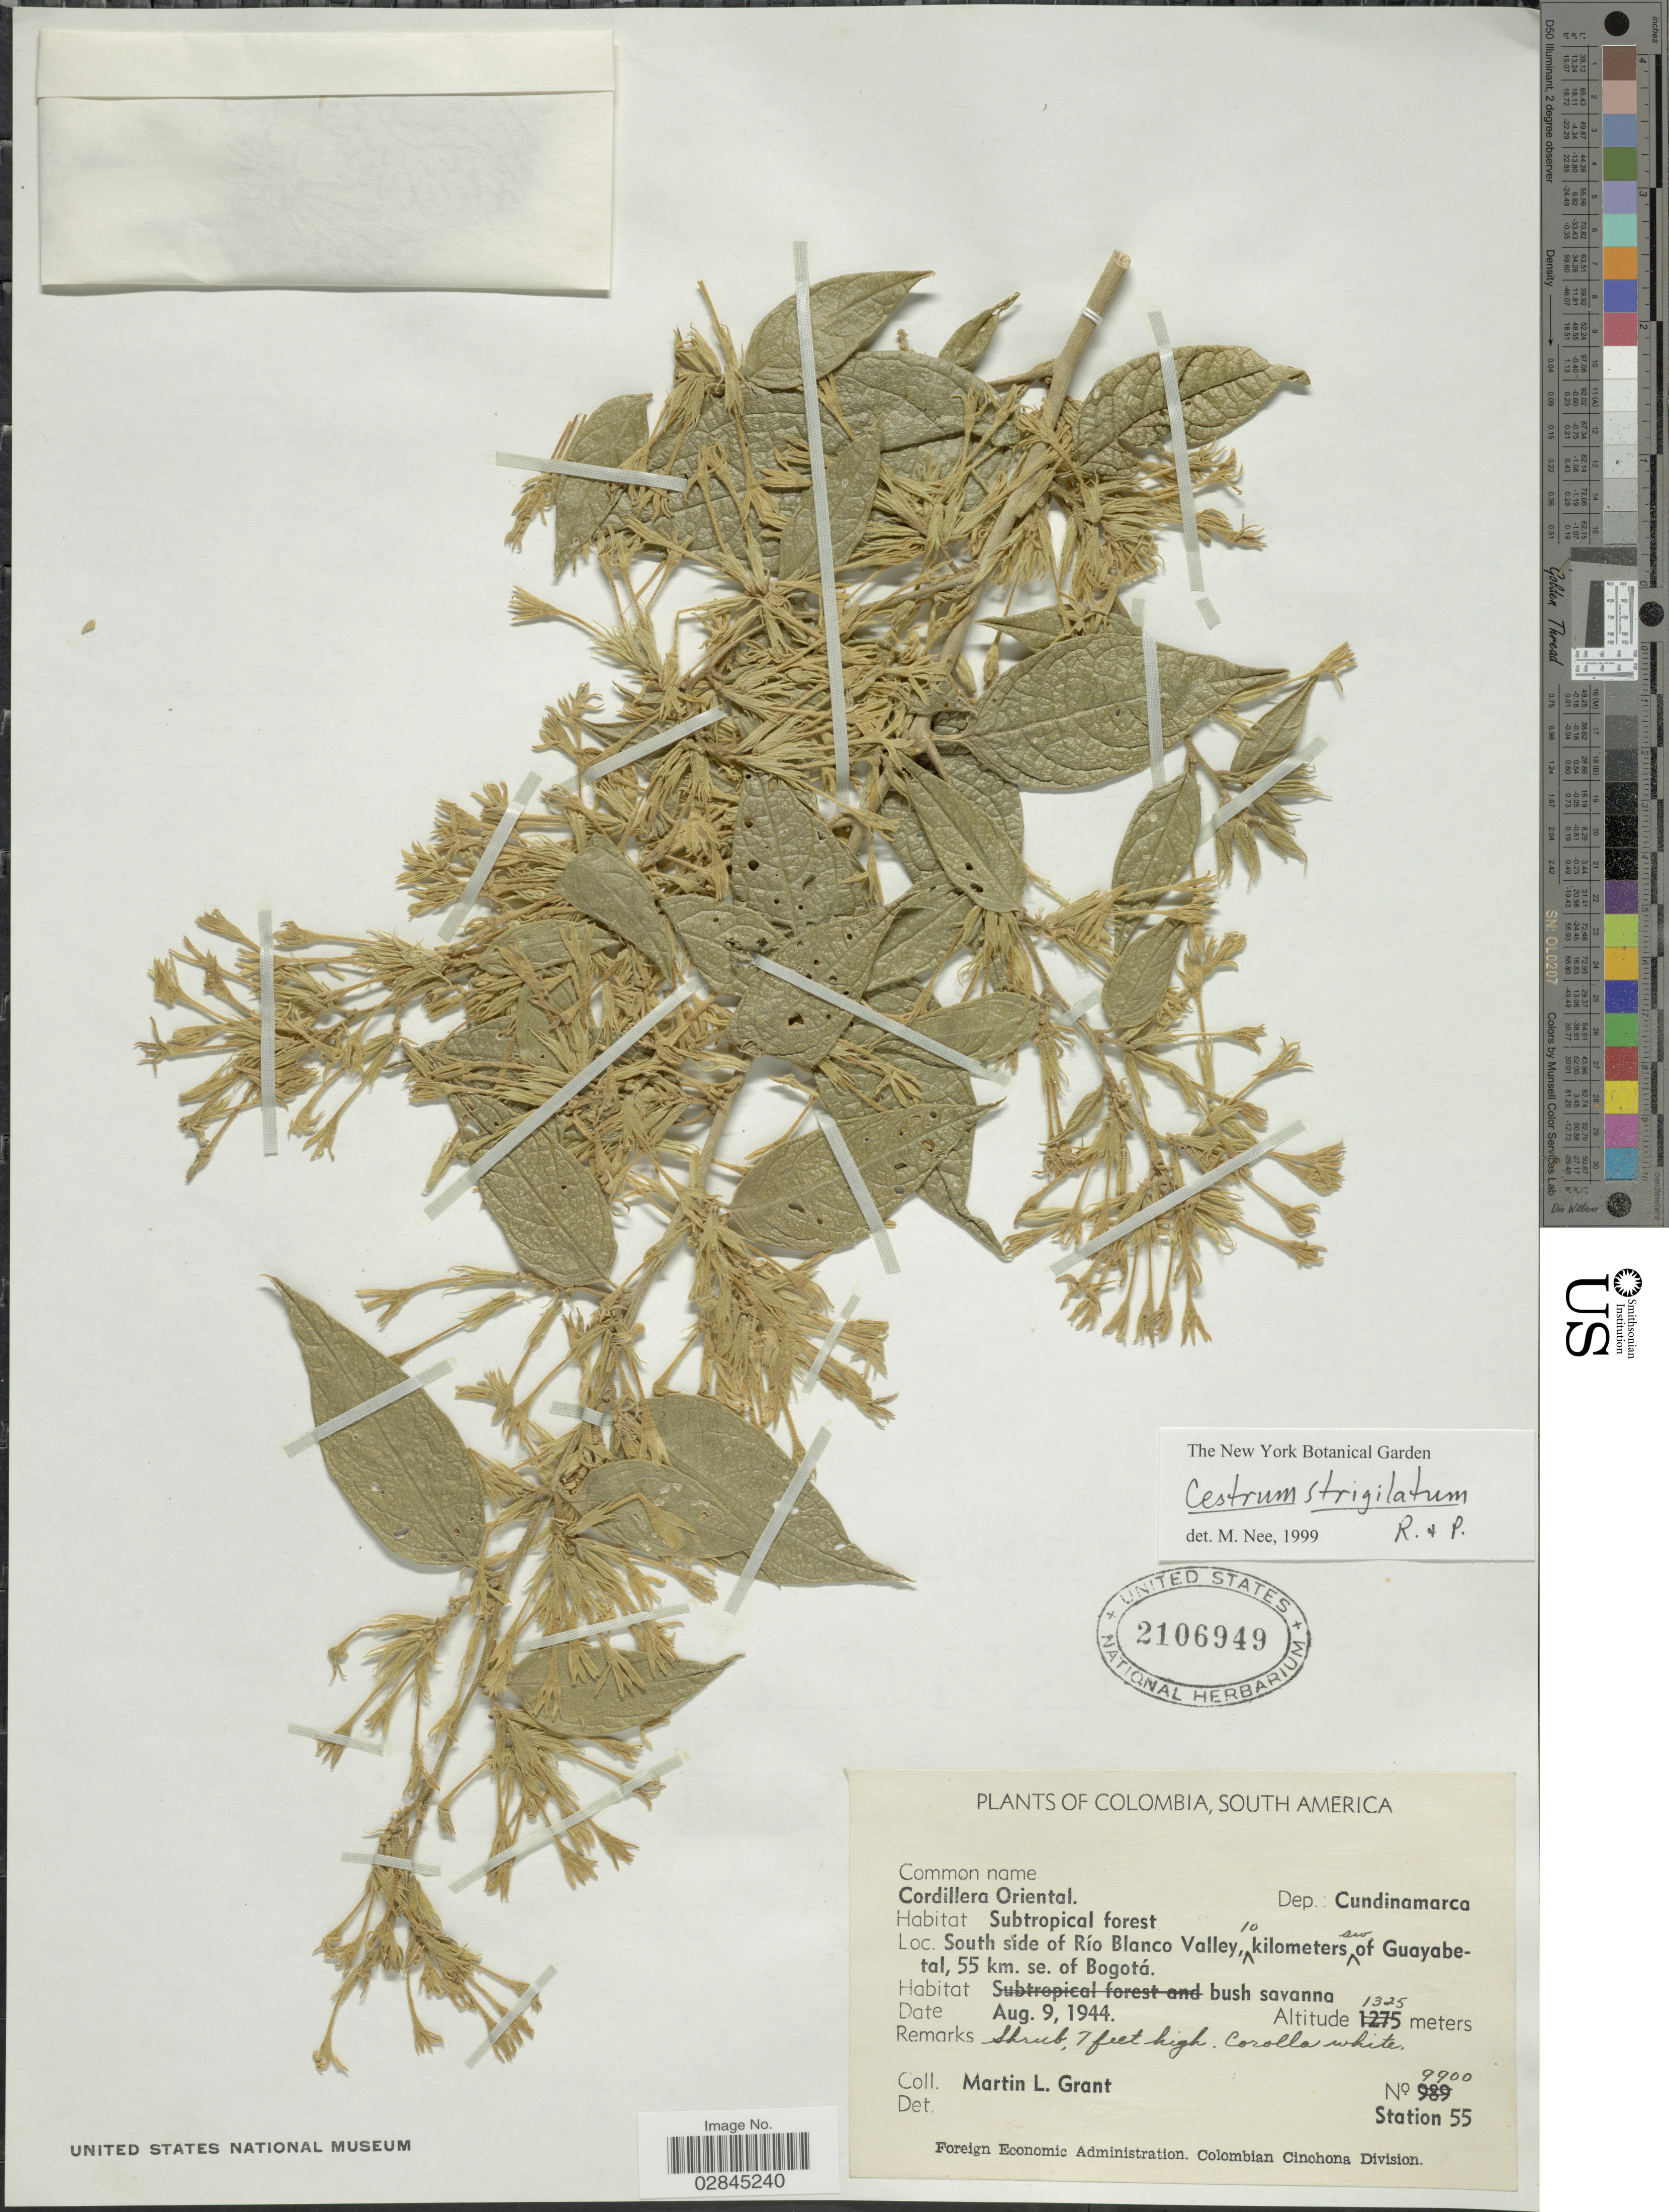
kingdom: Plantae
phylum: Tracheophyta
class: Magnoliopsida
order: Solanales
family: Solanaceae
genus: Cestrum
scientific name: Cestrum strigillatum var. calycinum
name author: Ruiz & Pav.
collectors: M. L. Grant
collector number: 9900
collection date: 1944-08-09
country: Colombia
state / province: Cundinamarca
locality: Cordillera Oriental. Dep. Cundinamarca. South side of Río Blanco Valley, 10 kilometers, sw of Guayabetal, 55 km. se. of Bogotá.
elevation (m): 1325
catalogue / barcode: US 2106949